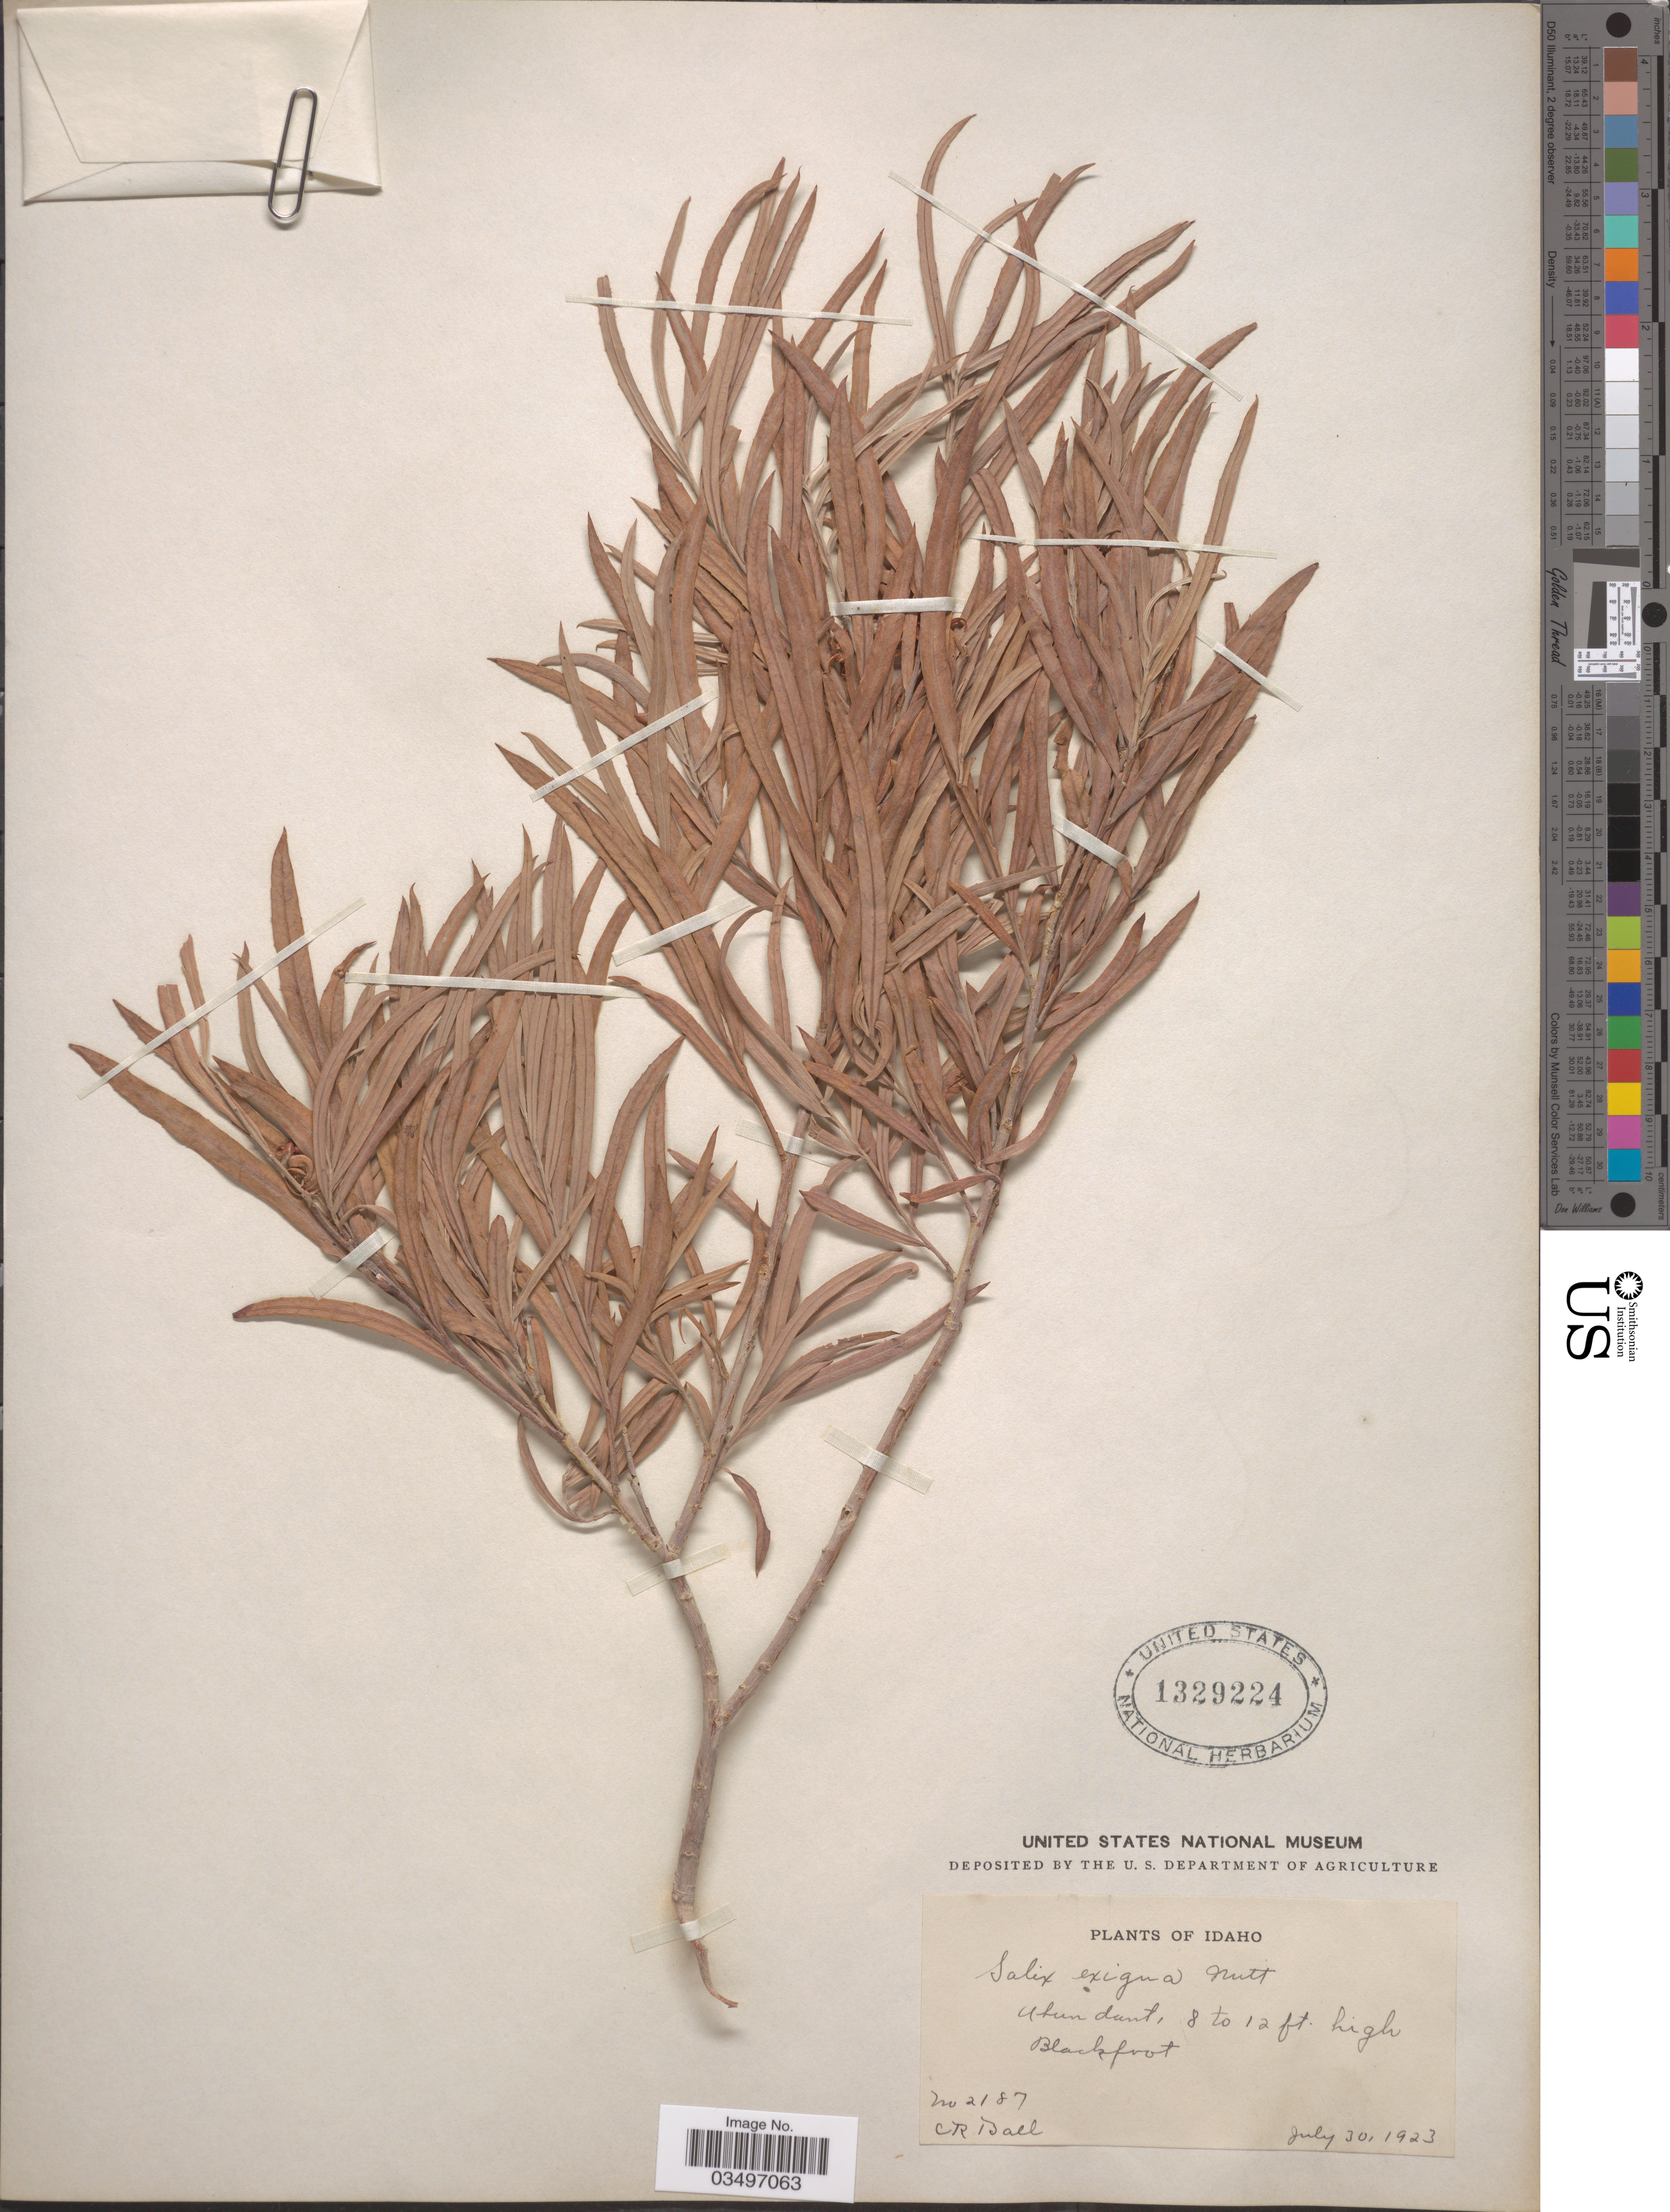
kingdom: Plantae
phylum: Tracheophyta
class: Magnoliopsida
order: Malpighiales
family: Salicaceae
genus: Salix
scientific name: Salix exigua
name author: Nutt.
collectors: C. R. Ball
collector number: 2187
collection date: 1923-07-30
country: United States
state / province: Idaho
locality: Blackfoot.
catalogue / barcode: US 1329224